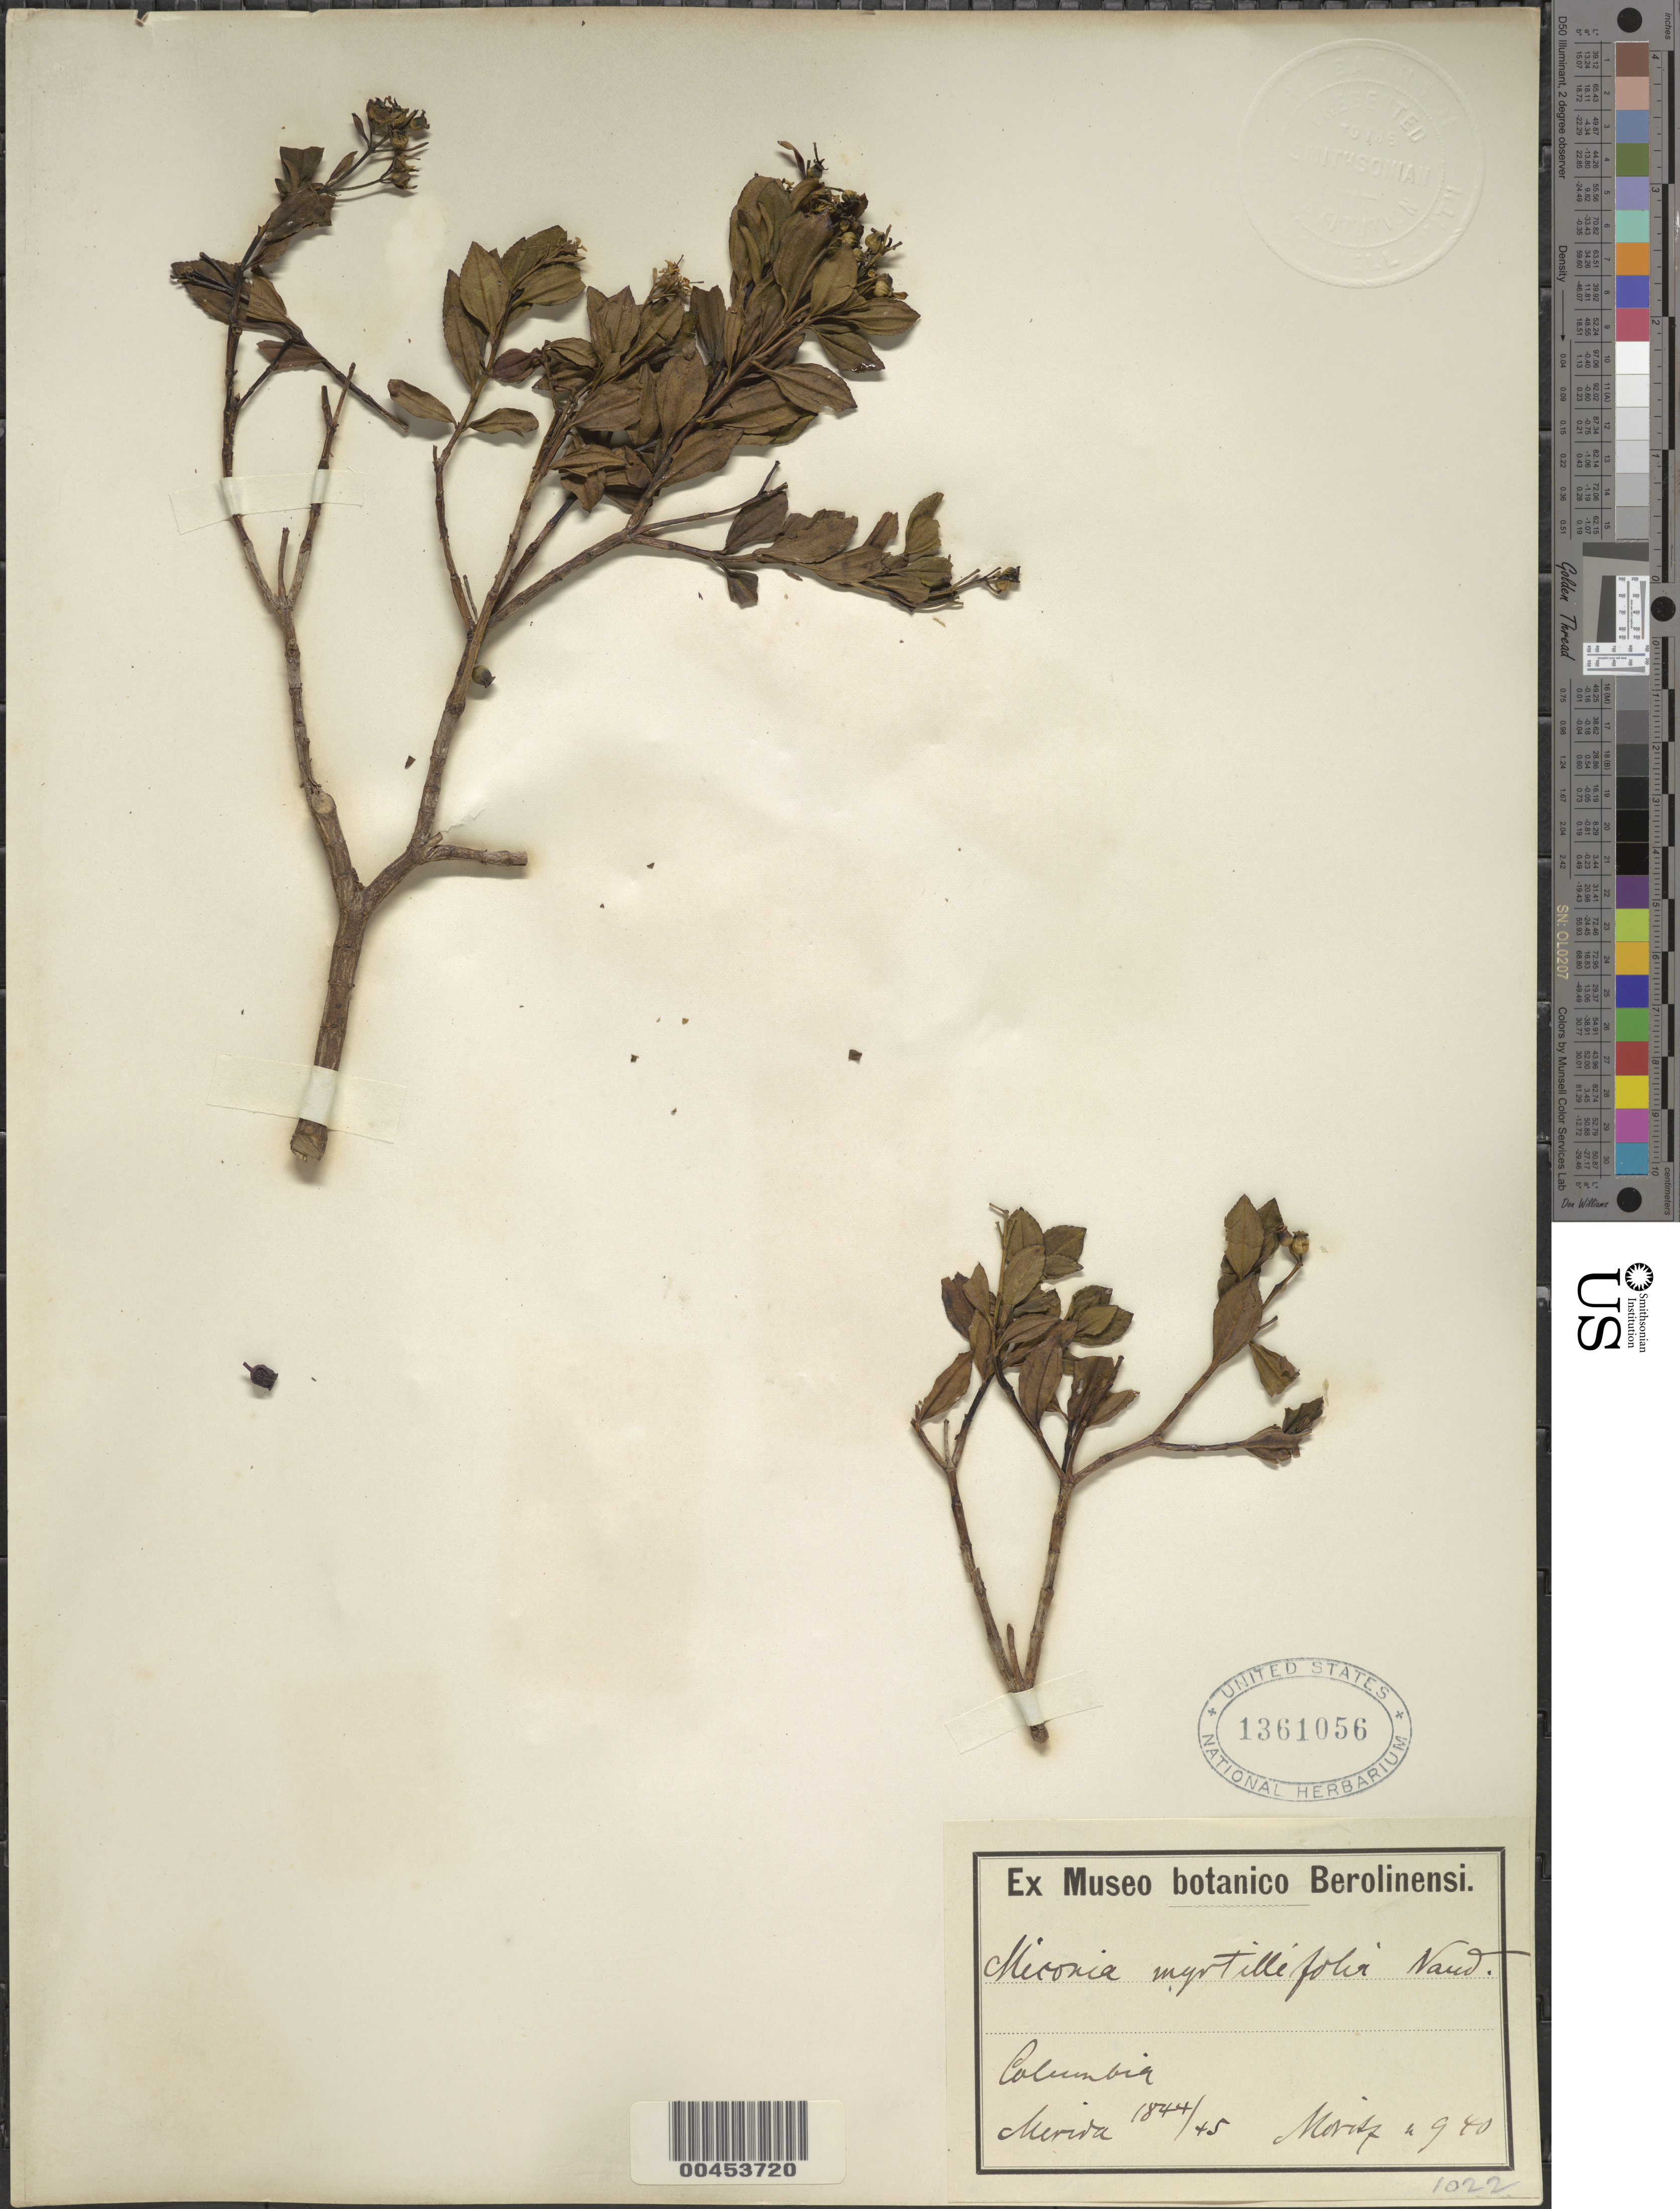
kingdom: Plantae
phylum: Tracheophyta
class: Magnoliopsida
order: Myrtales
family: Melastomataceae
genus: Miconia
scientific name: Miconia myrtillifolia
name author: Naudin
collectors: J. W. Moritz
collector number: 940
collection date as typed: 1844 to -- --- 1845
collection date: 1844/1845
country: Venezuela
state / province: Mérida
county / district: Libertador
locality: Mérida Merida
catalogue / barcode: US 1361056